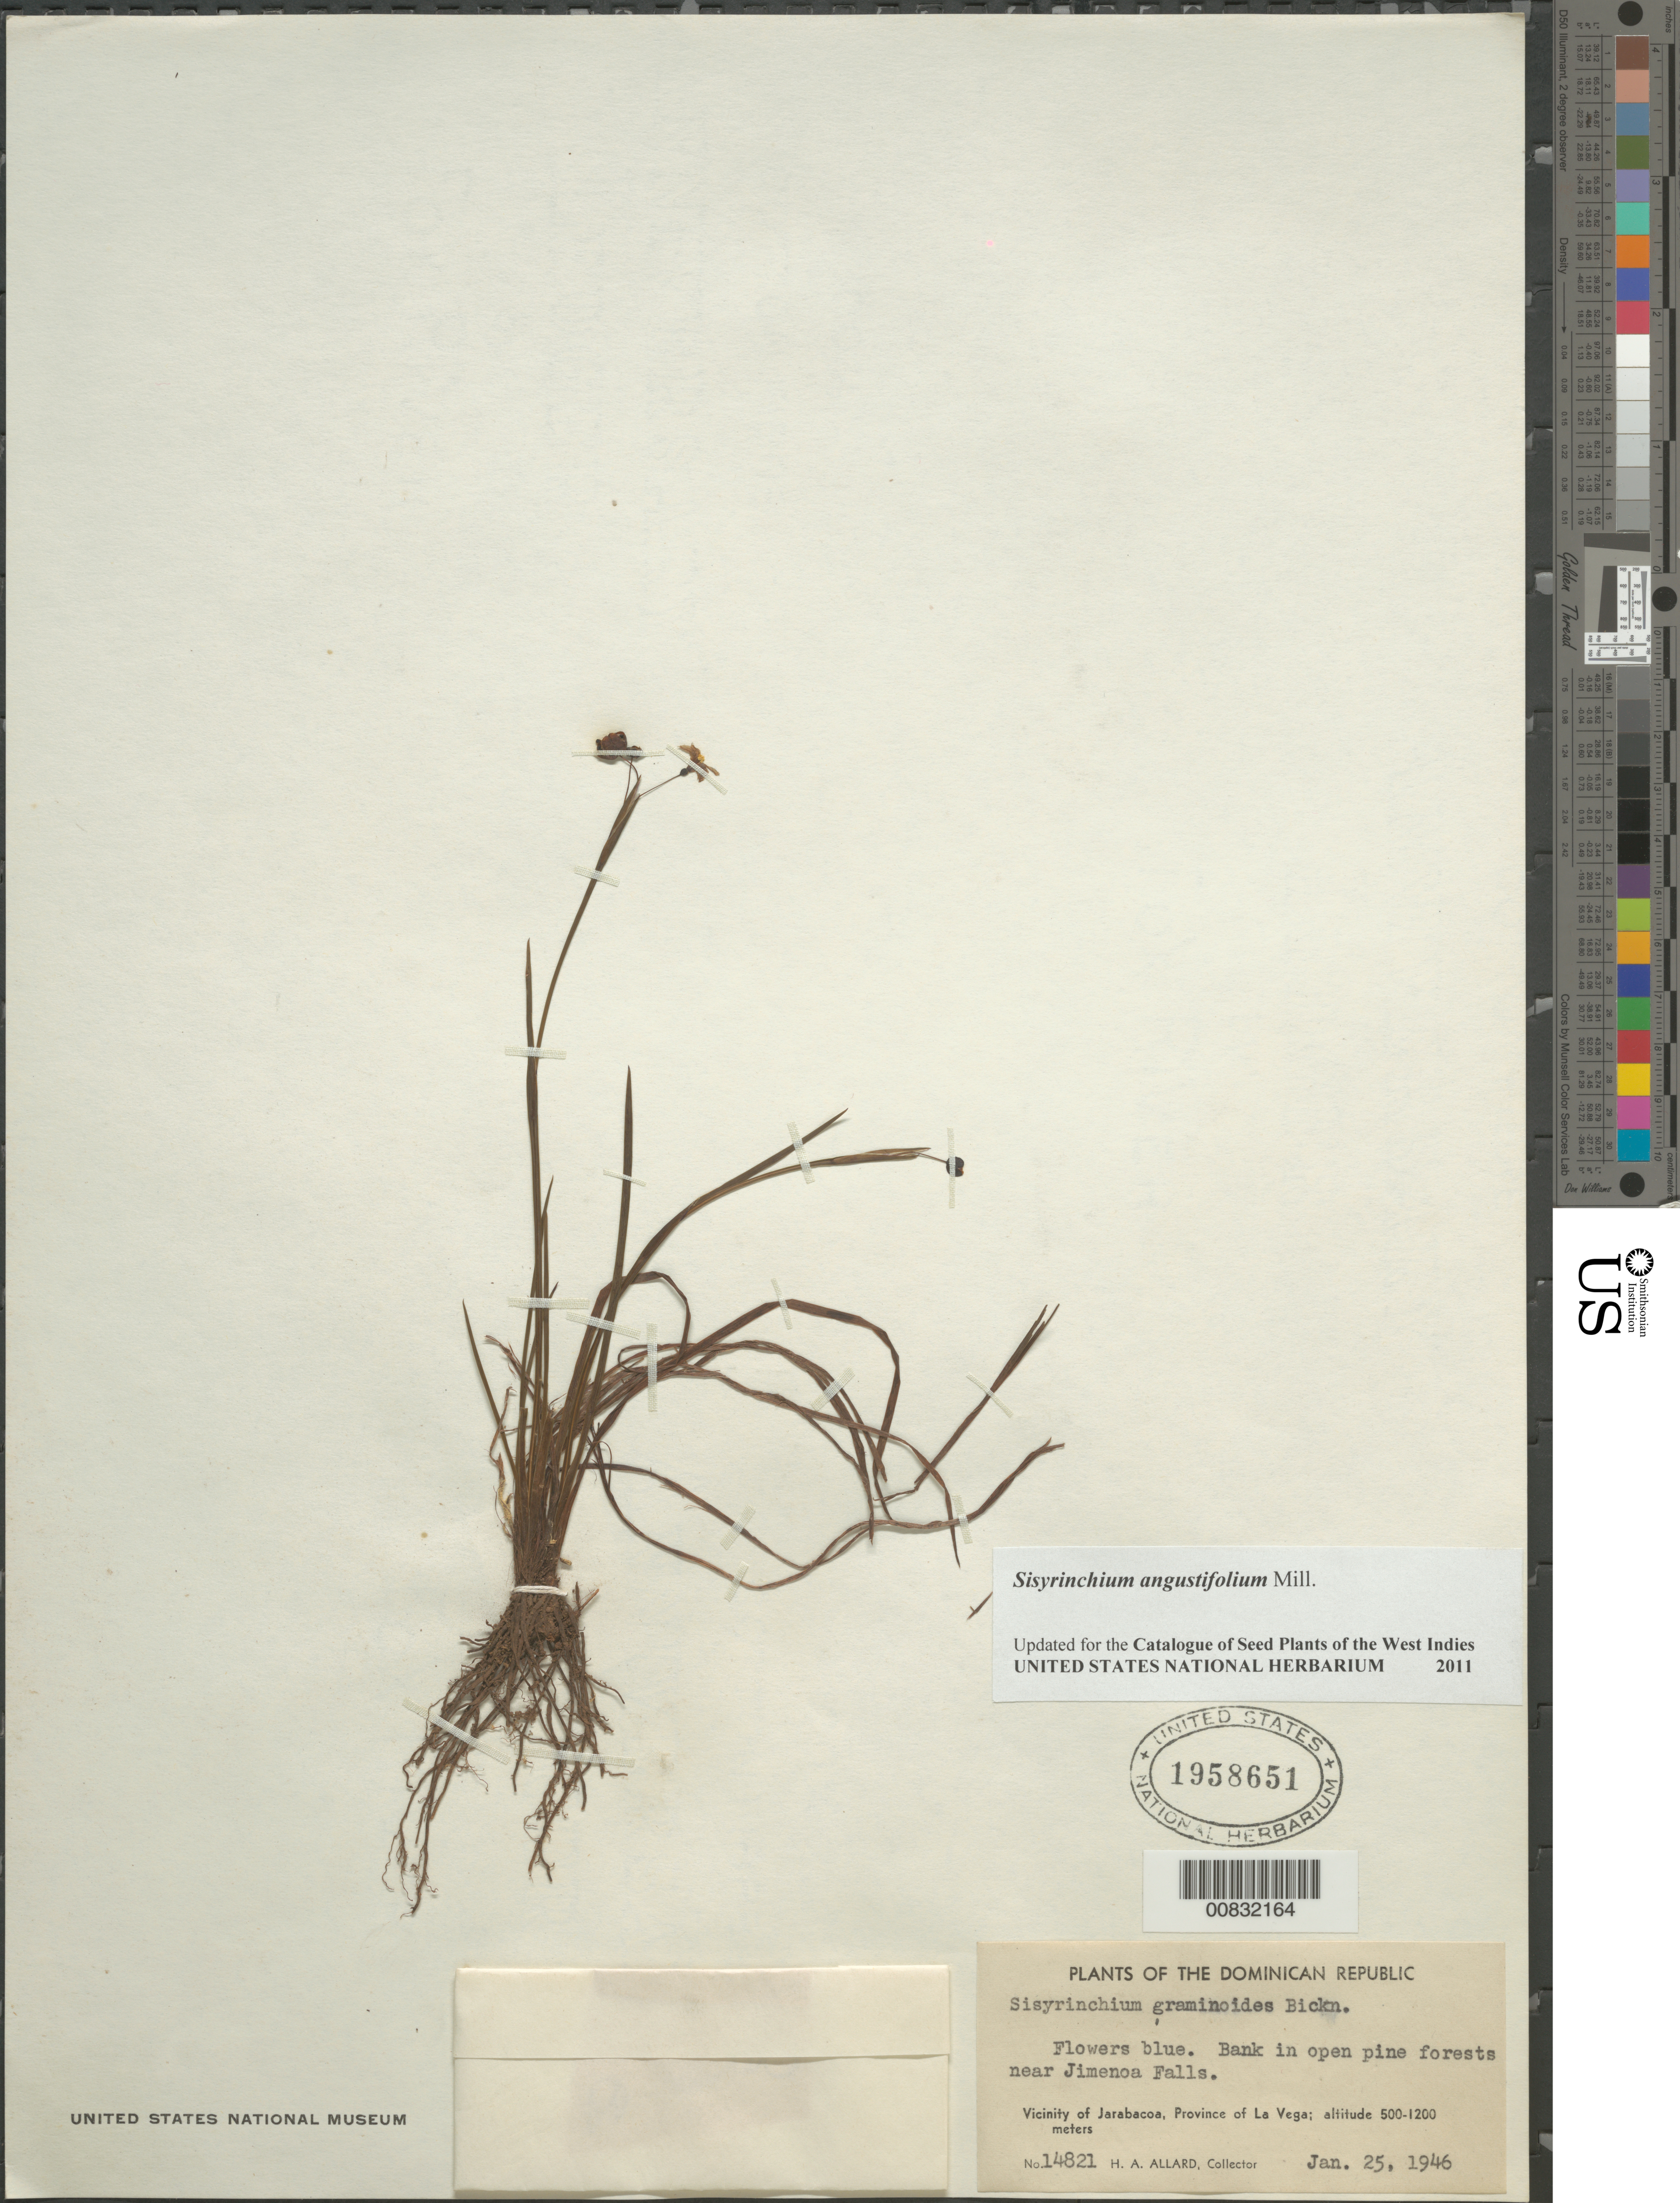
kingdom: Plantae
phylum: Tracheophyta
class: Liliopsida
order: Asparagales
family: Iridaceae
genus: Sisyrinchium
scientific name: Sisyrinchium angustifolium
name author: Mill.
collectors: H. A. Allard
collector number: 14821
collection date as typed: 25 Jan 1946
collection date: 1946-01-25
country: Dominican Republic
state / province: La Vega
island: Hispaniola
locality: Vicinity of Jarabacoa. Near Jimenoa Falls.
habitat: Bank in open pine forest.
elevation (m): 500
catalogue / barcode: US 1958651